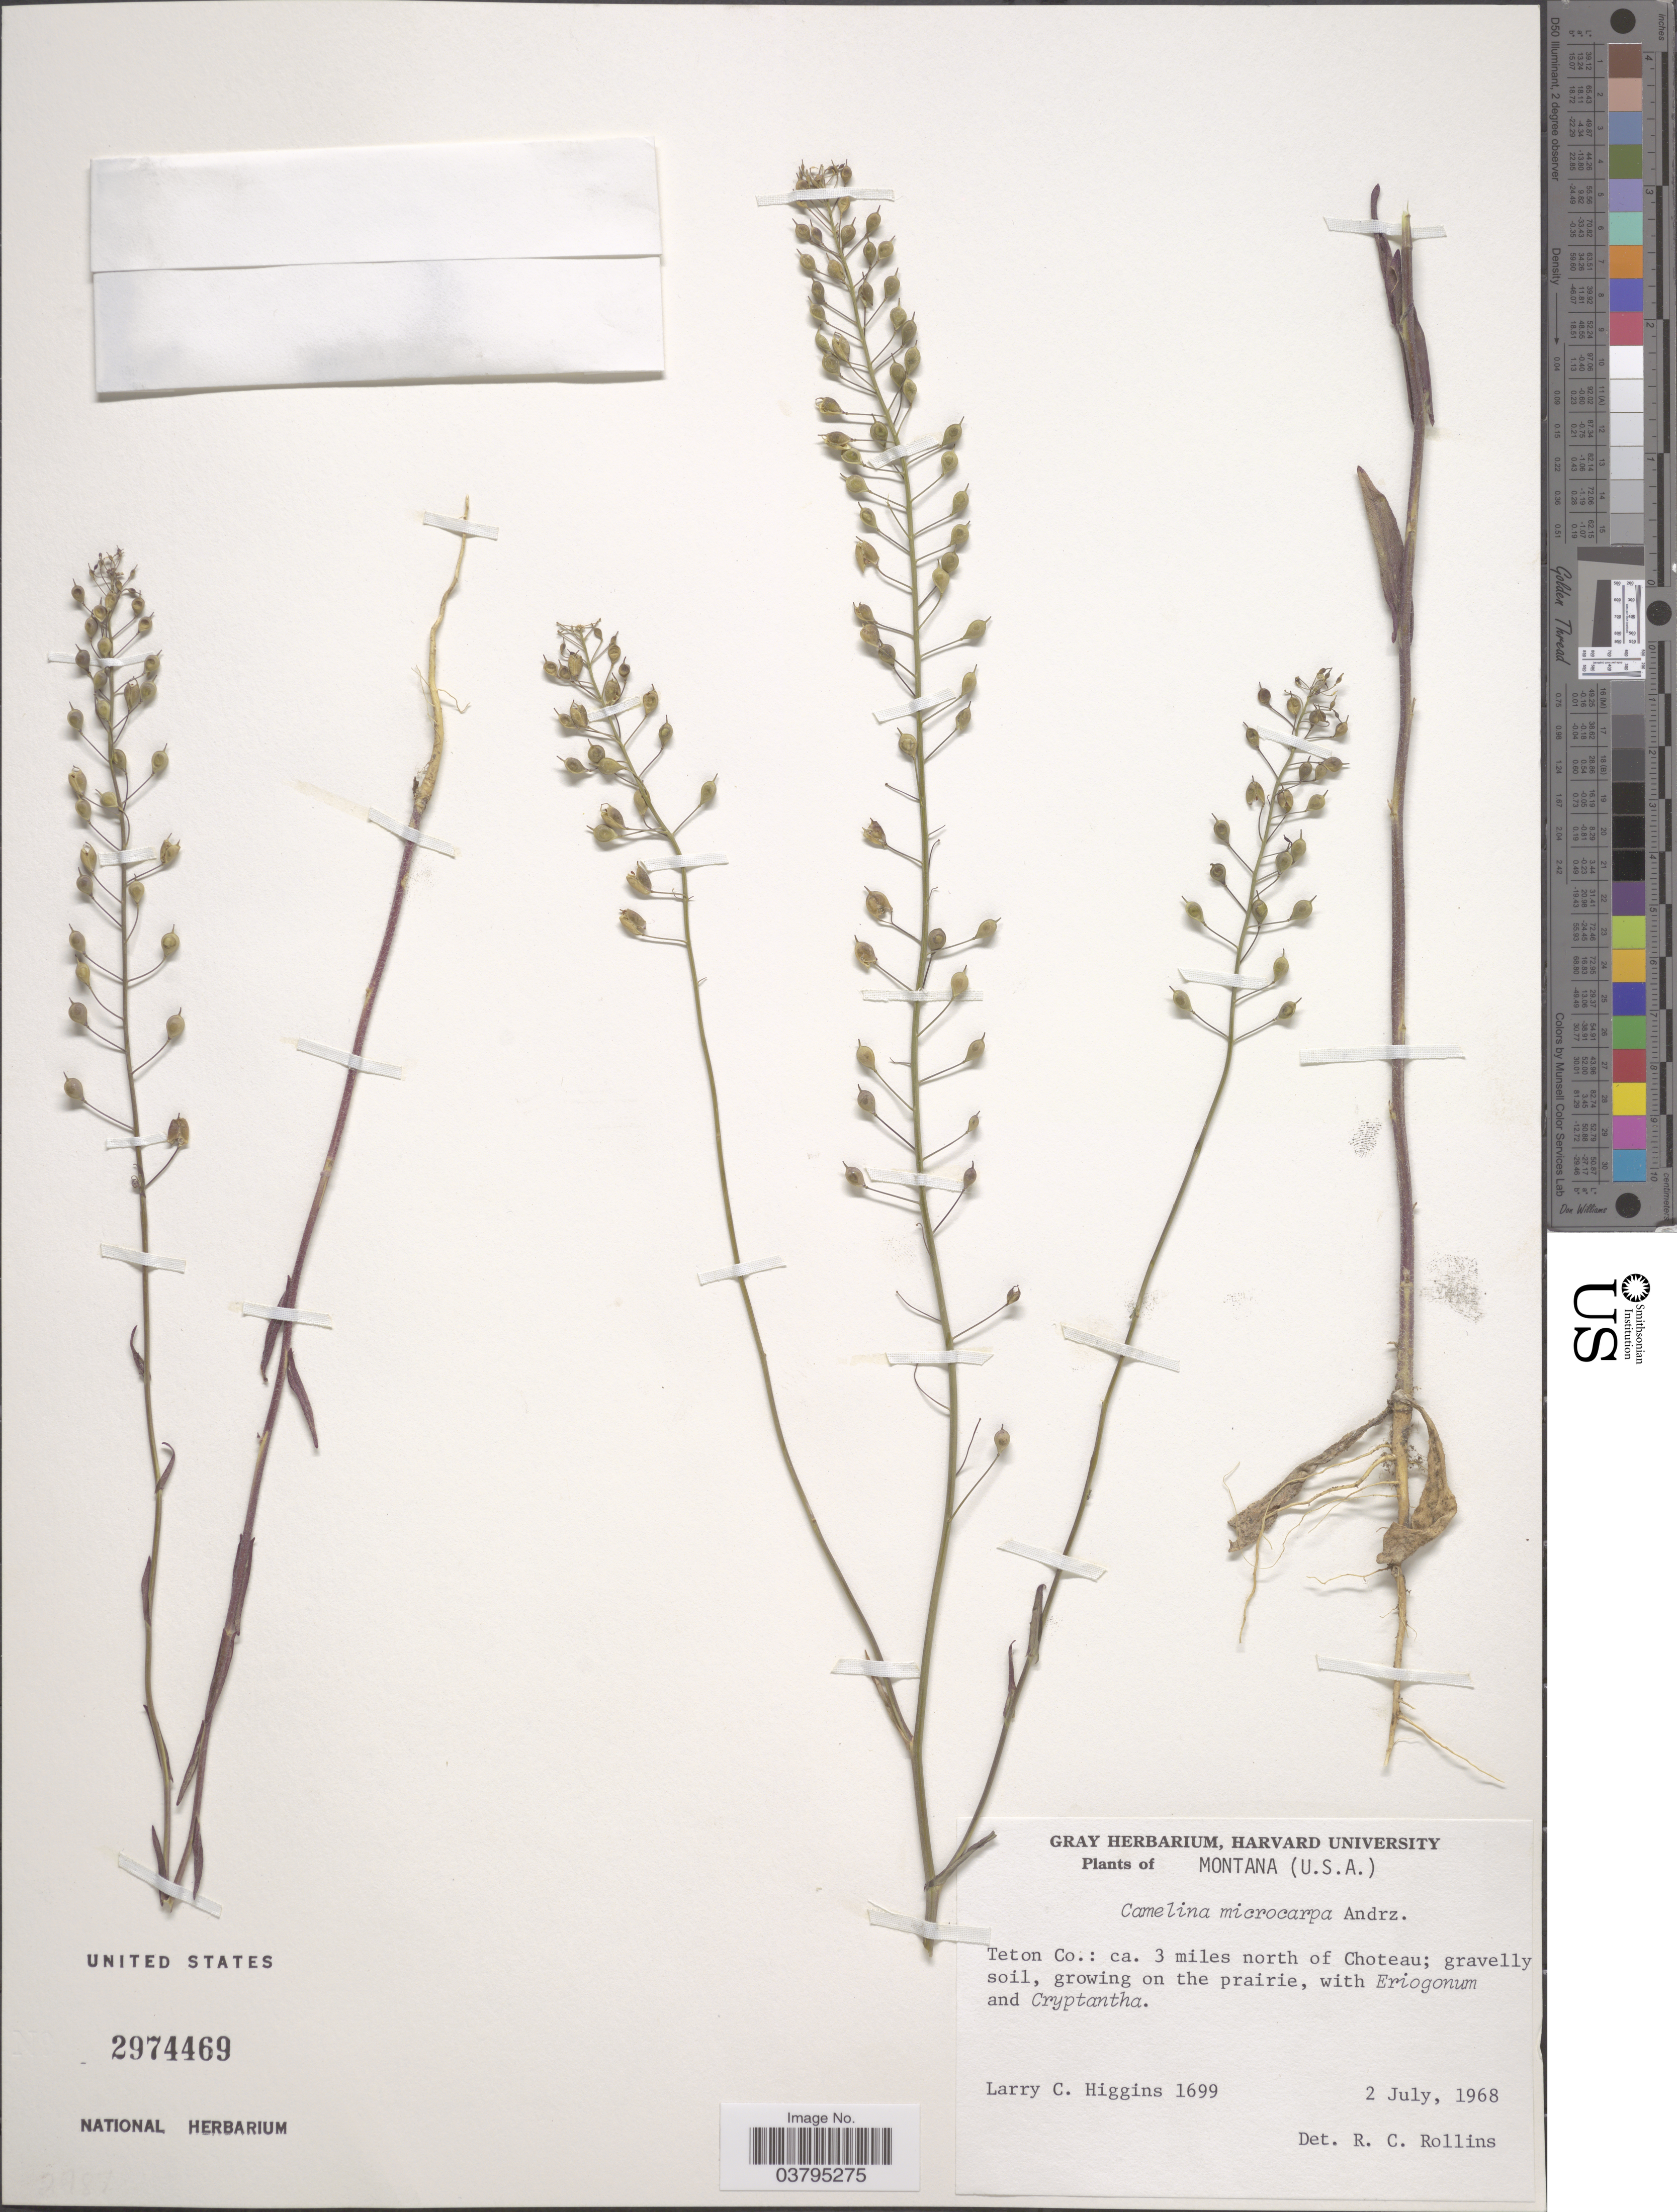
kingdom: Plantae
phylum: Tracheophyta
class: Magnoliopsida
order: Brassicales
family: Brassicaceae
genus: Camelina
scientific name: Camelina microcarpa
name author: DC.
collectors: L. Higgins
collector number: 1699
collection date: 1968-07-02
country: United States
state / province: Montana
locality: Teton Co.: ca. 3 miles north of Choteau.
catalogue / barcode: US 2974469